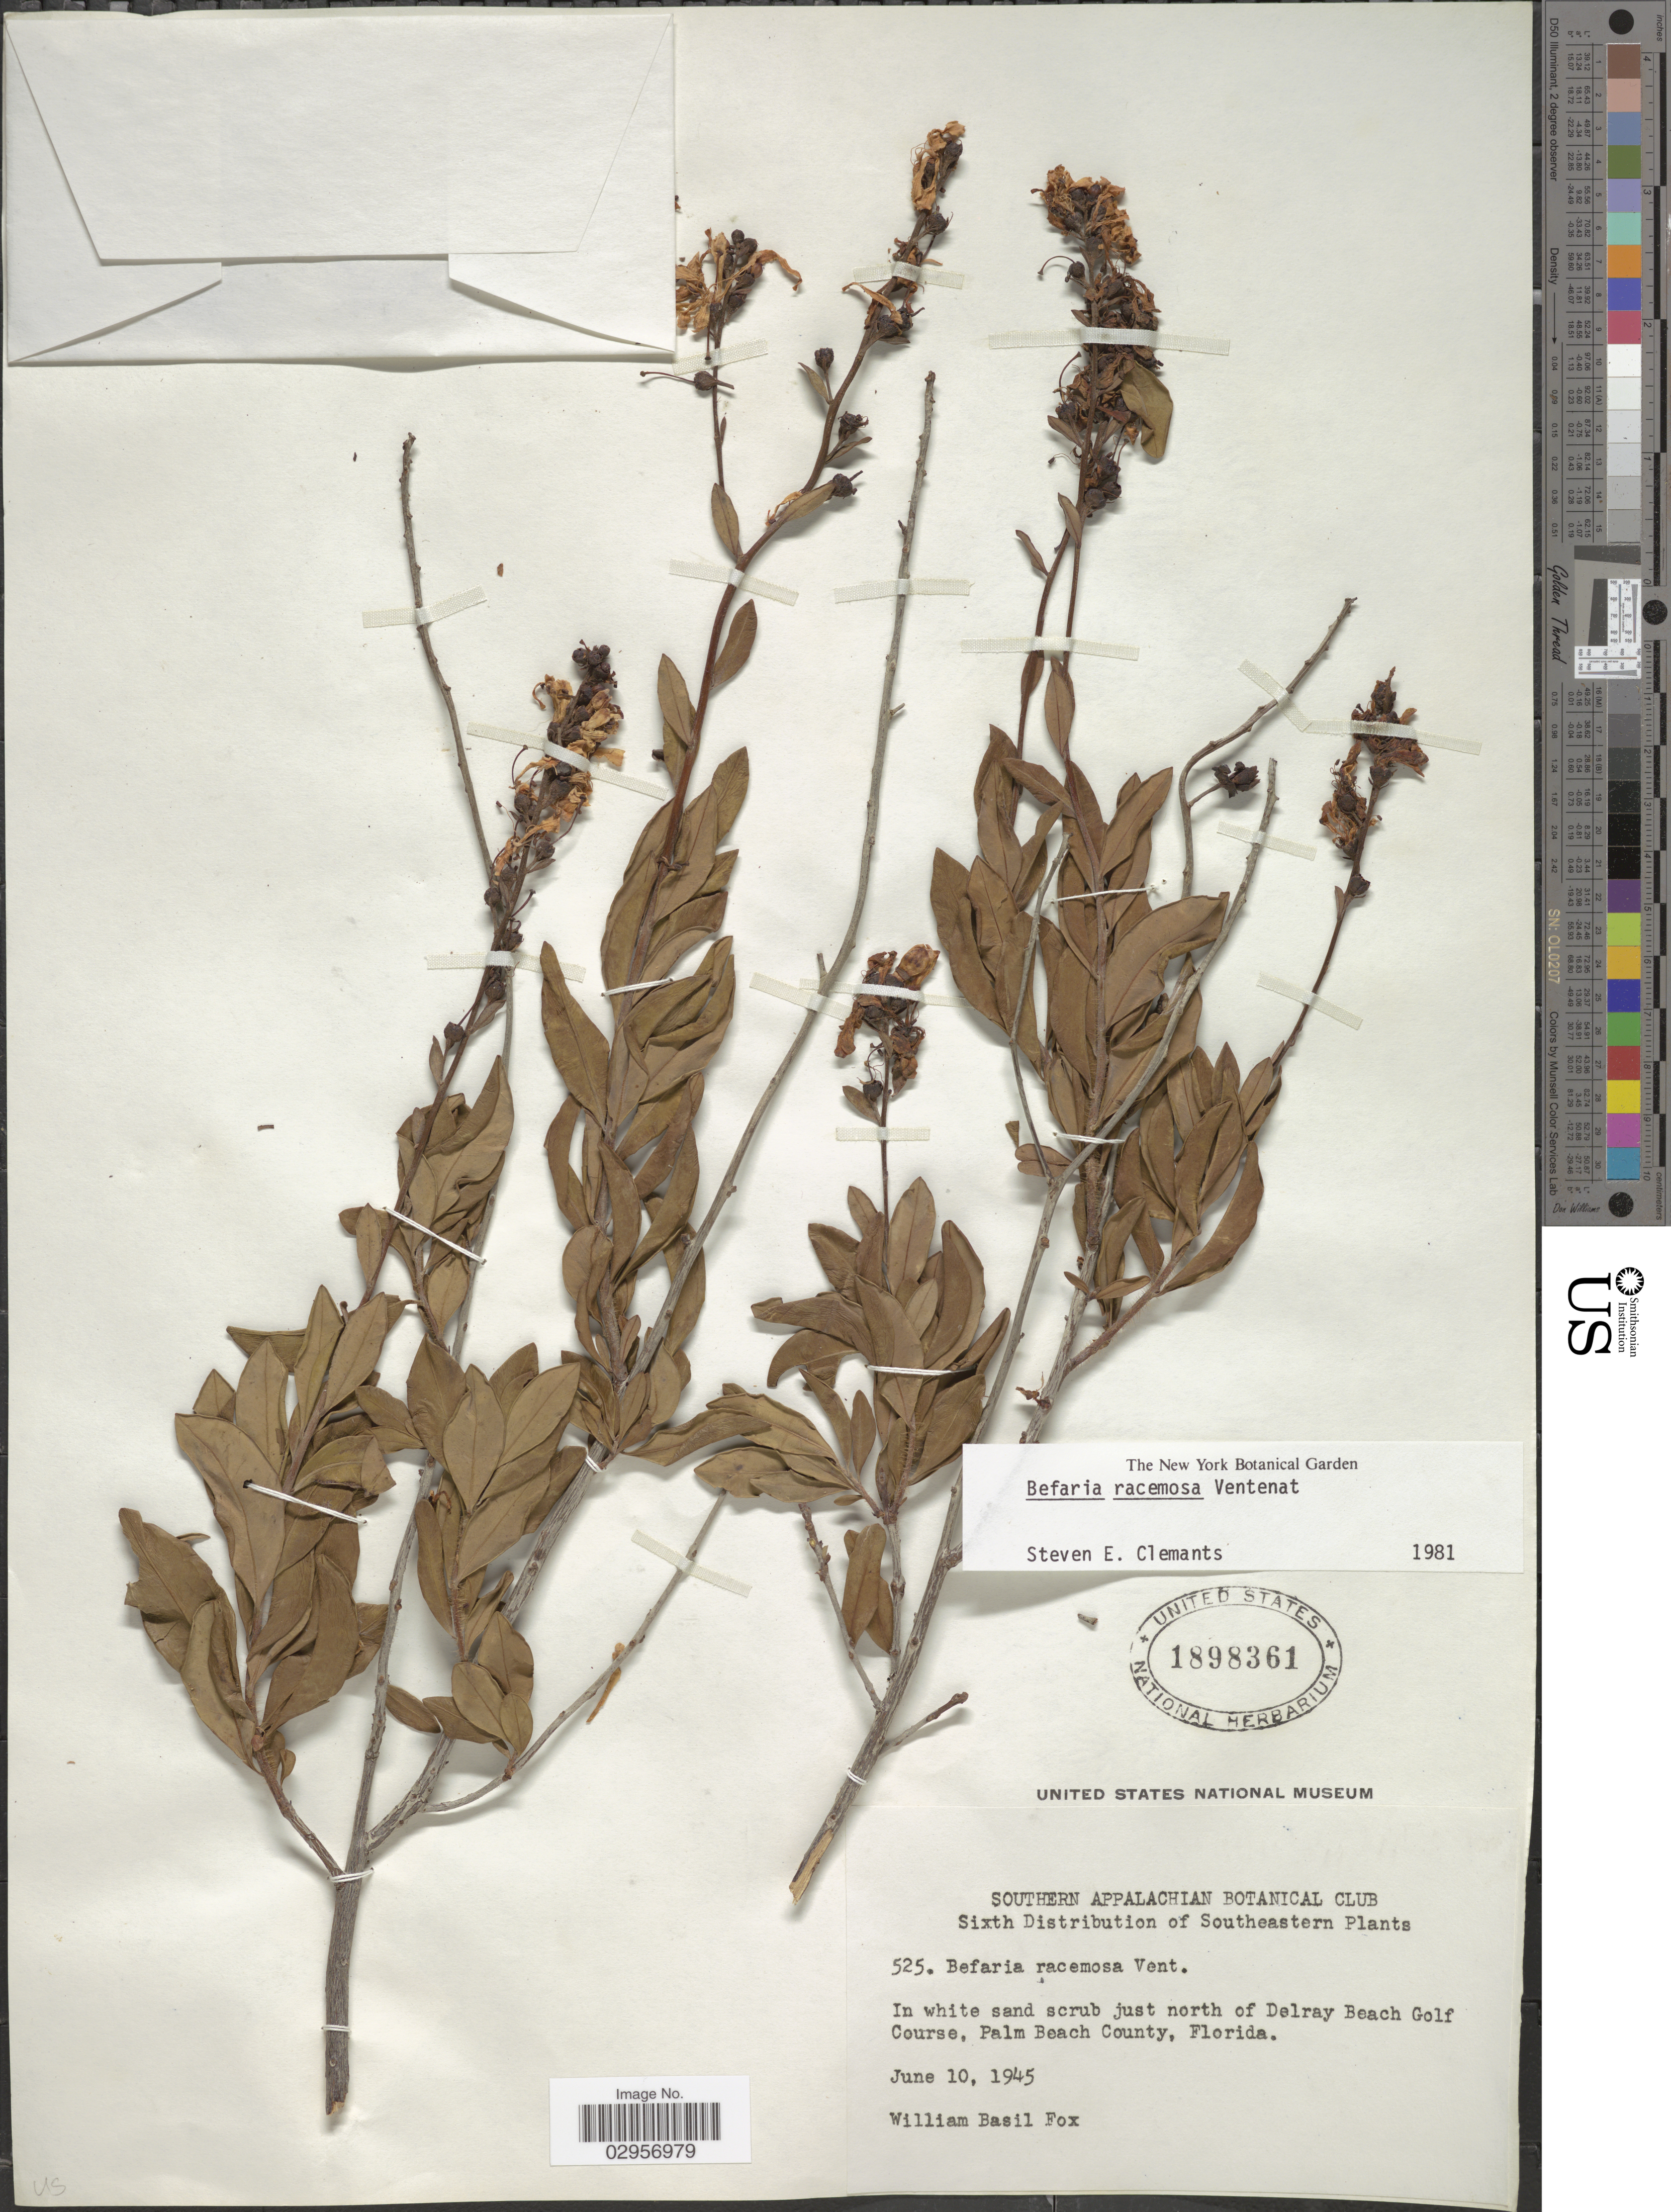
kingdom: Plantae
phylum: Tracheophyta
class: Magnoliopsida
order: Ericales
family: Ericaceae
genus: Bejaria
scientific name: Bejaria racemosa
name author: Vent.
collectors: W. B. Fox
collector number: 525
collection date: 1945-06-10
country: United States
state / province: Florida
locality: In white sand scrub just north of Delray Beach Golf Course, Palm Beach County, Florida, Southeastern. Southern Appalachian.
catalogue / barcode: US 1898361